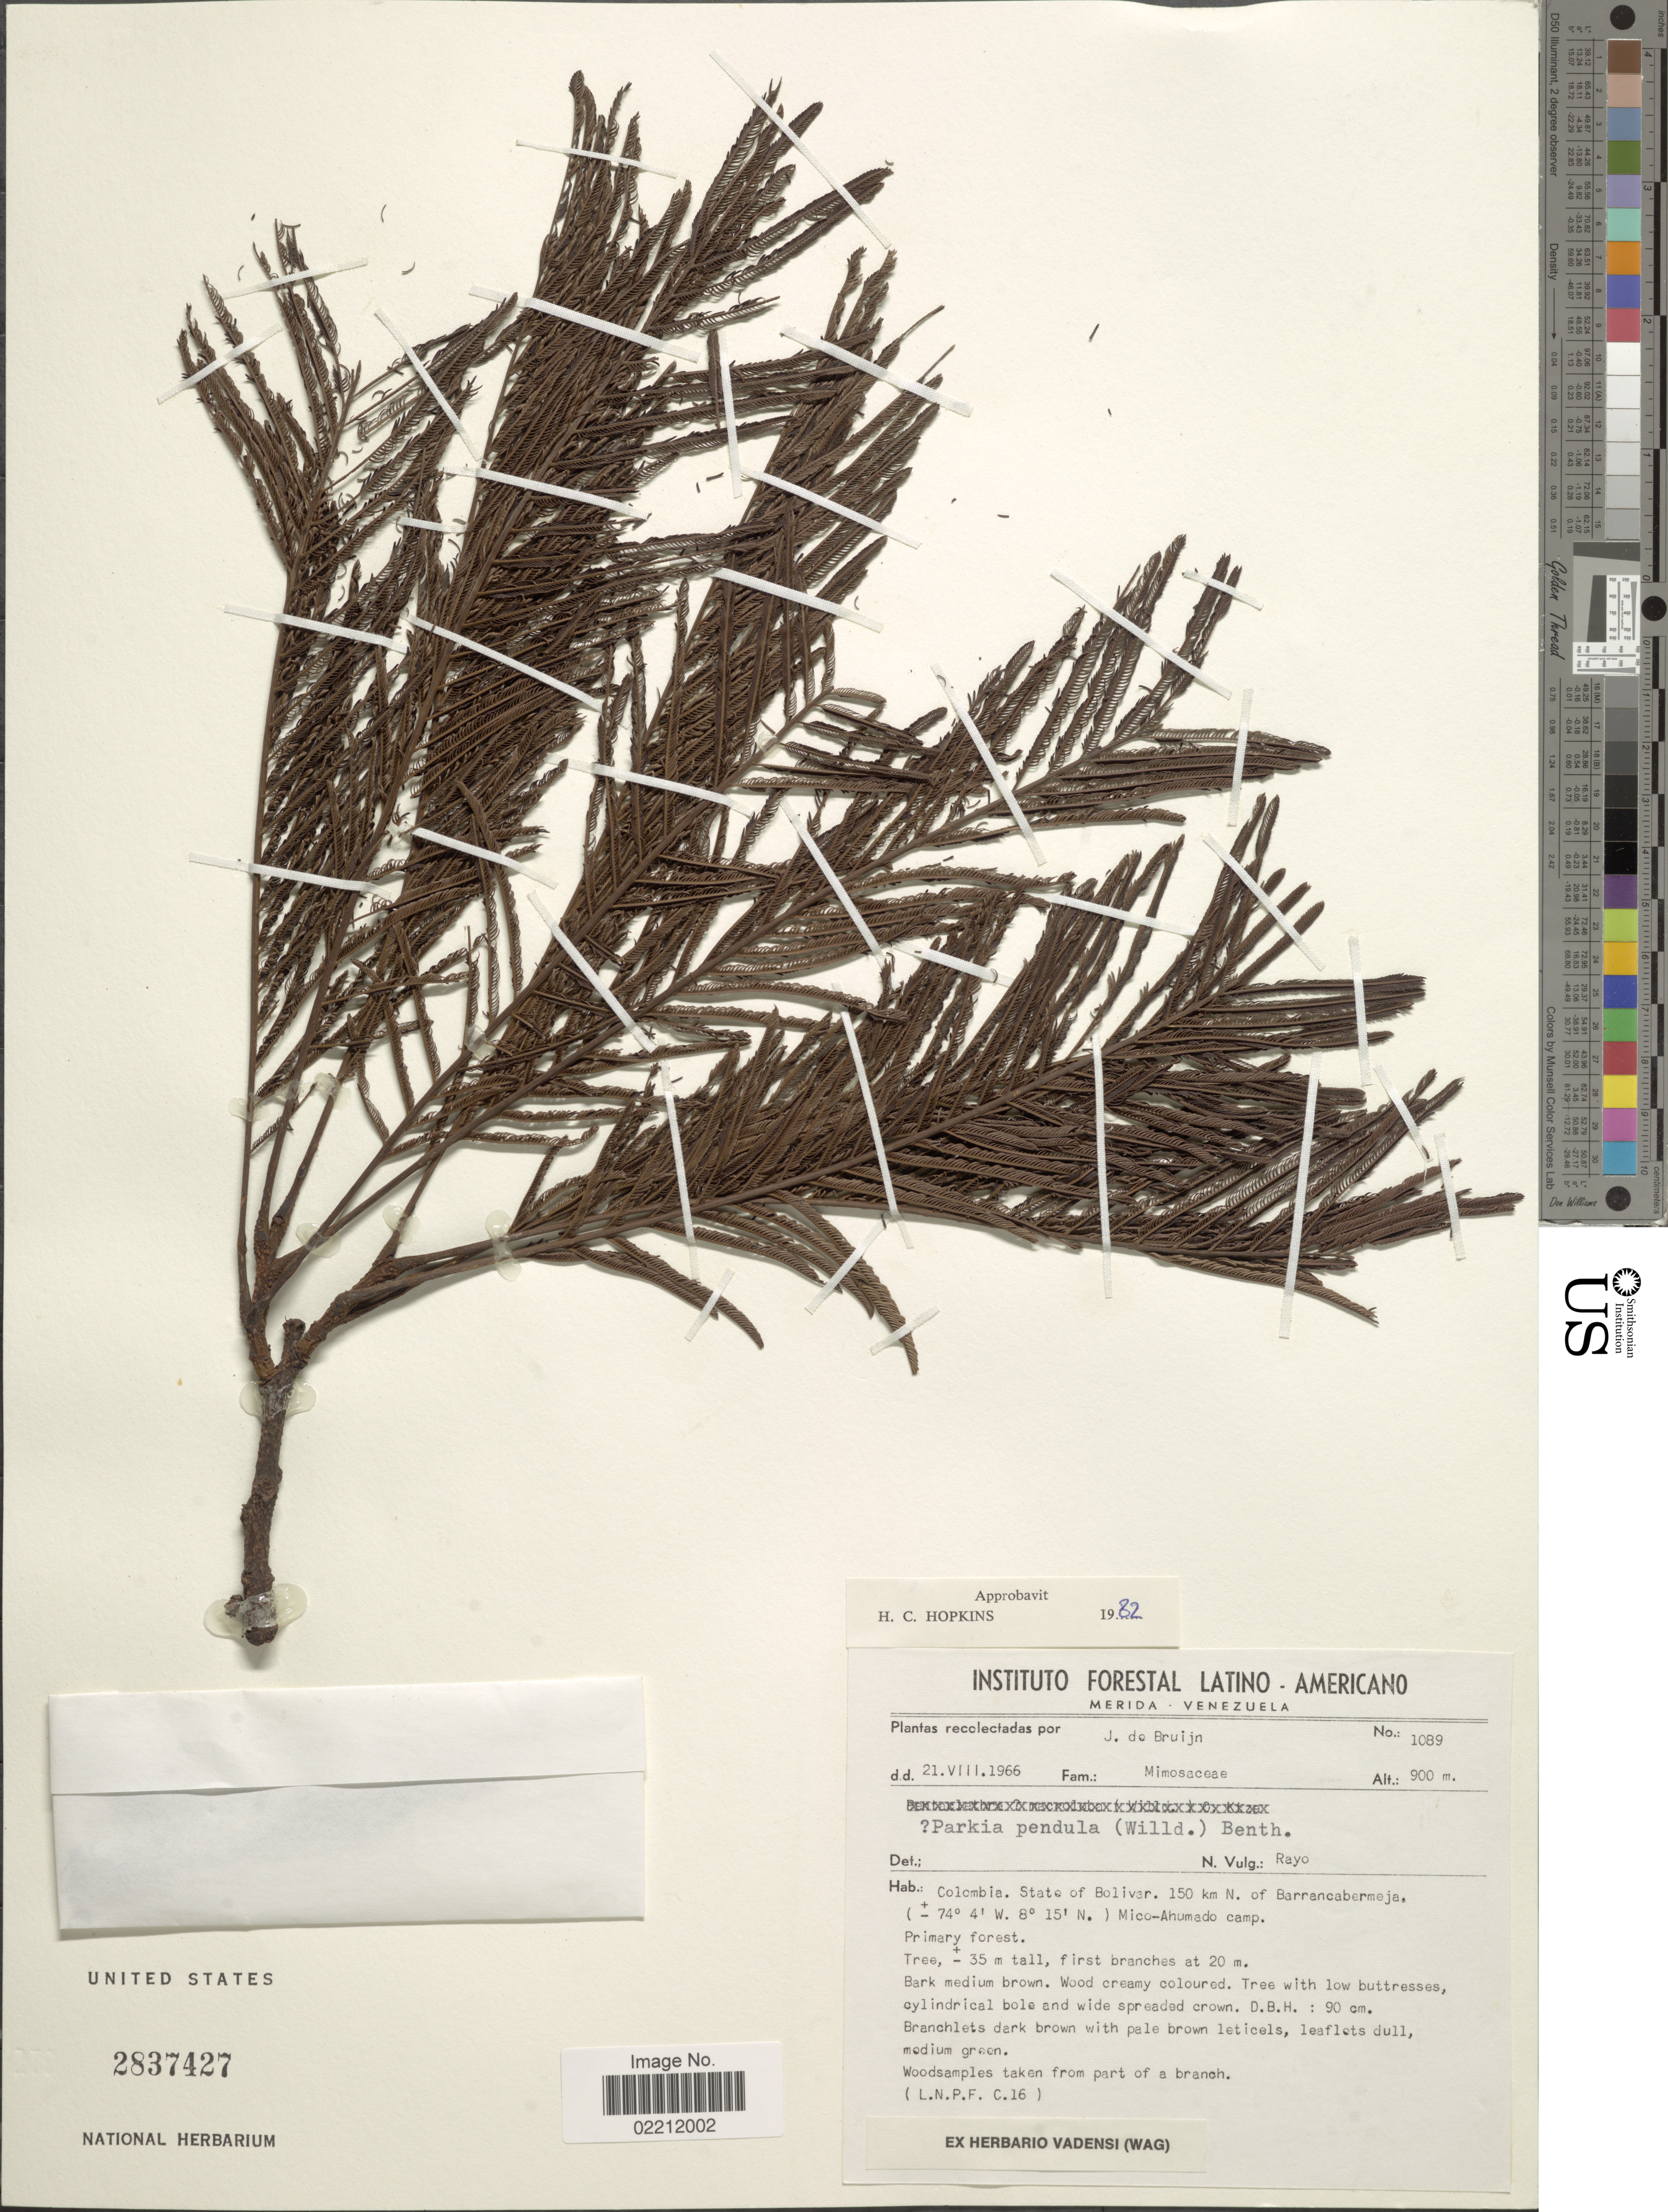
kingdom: Plantae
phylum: Tracheophyta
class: Magnoliopsida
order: Fabales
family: Fabaceae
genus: Parkia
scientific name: Parkia pendula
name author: Benth.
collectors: J. Bruijn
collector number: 1089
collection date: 1966-08-21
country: Colombia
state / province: Bolívar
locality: Colombia. State of Bolivar, 150 km N. of Barrancabermeja. Mico-Ahumado camp.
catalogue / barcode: US 2837427